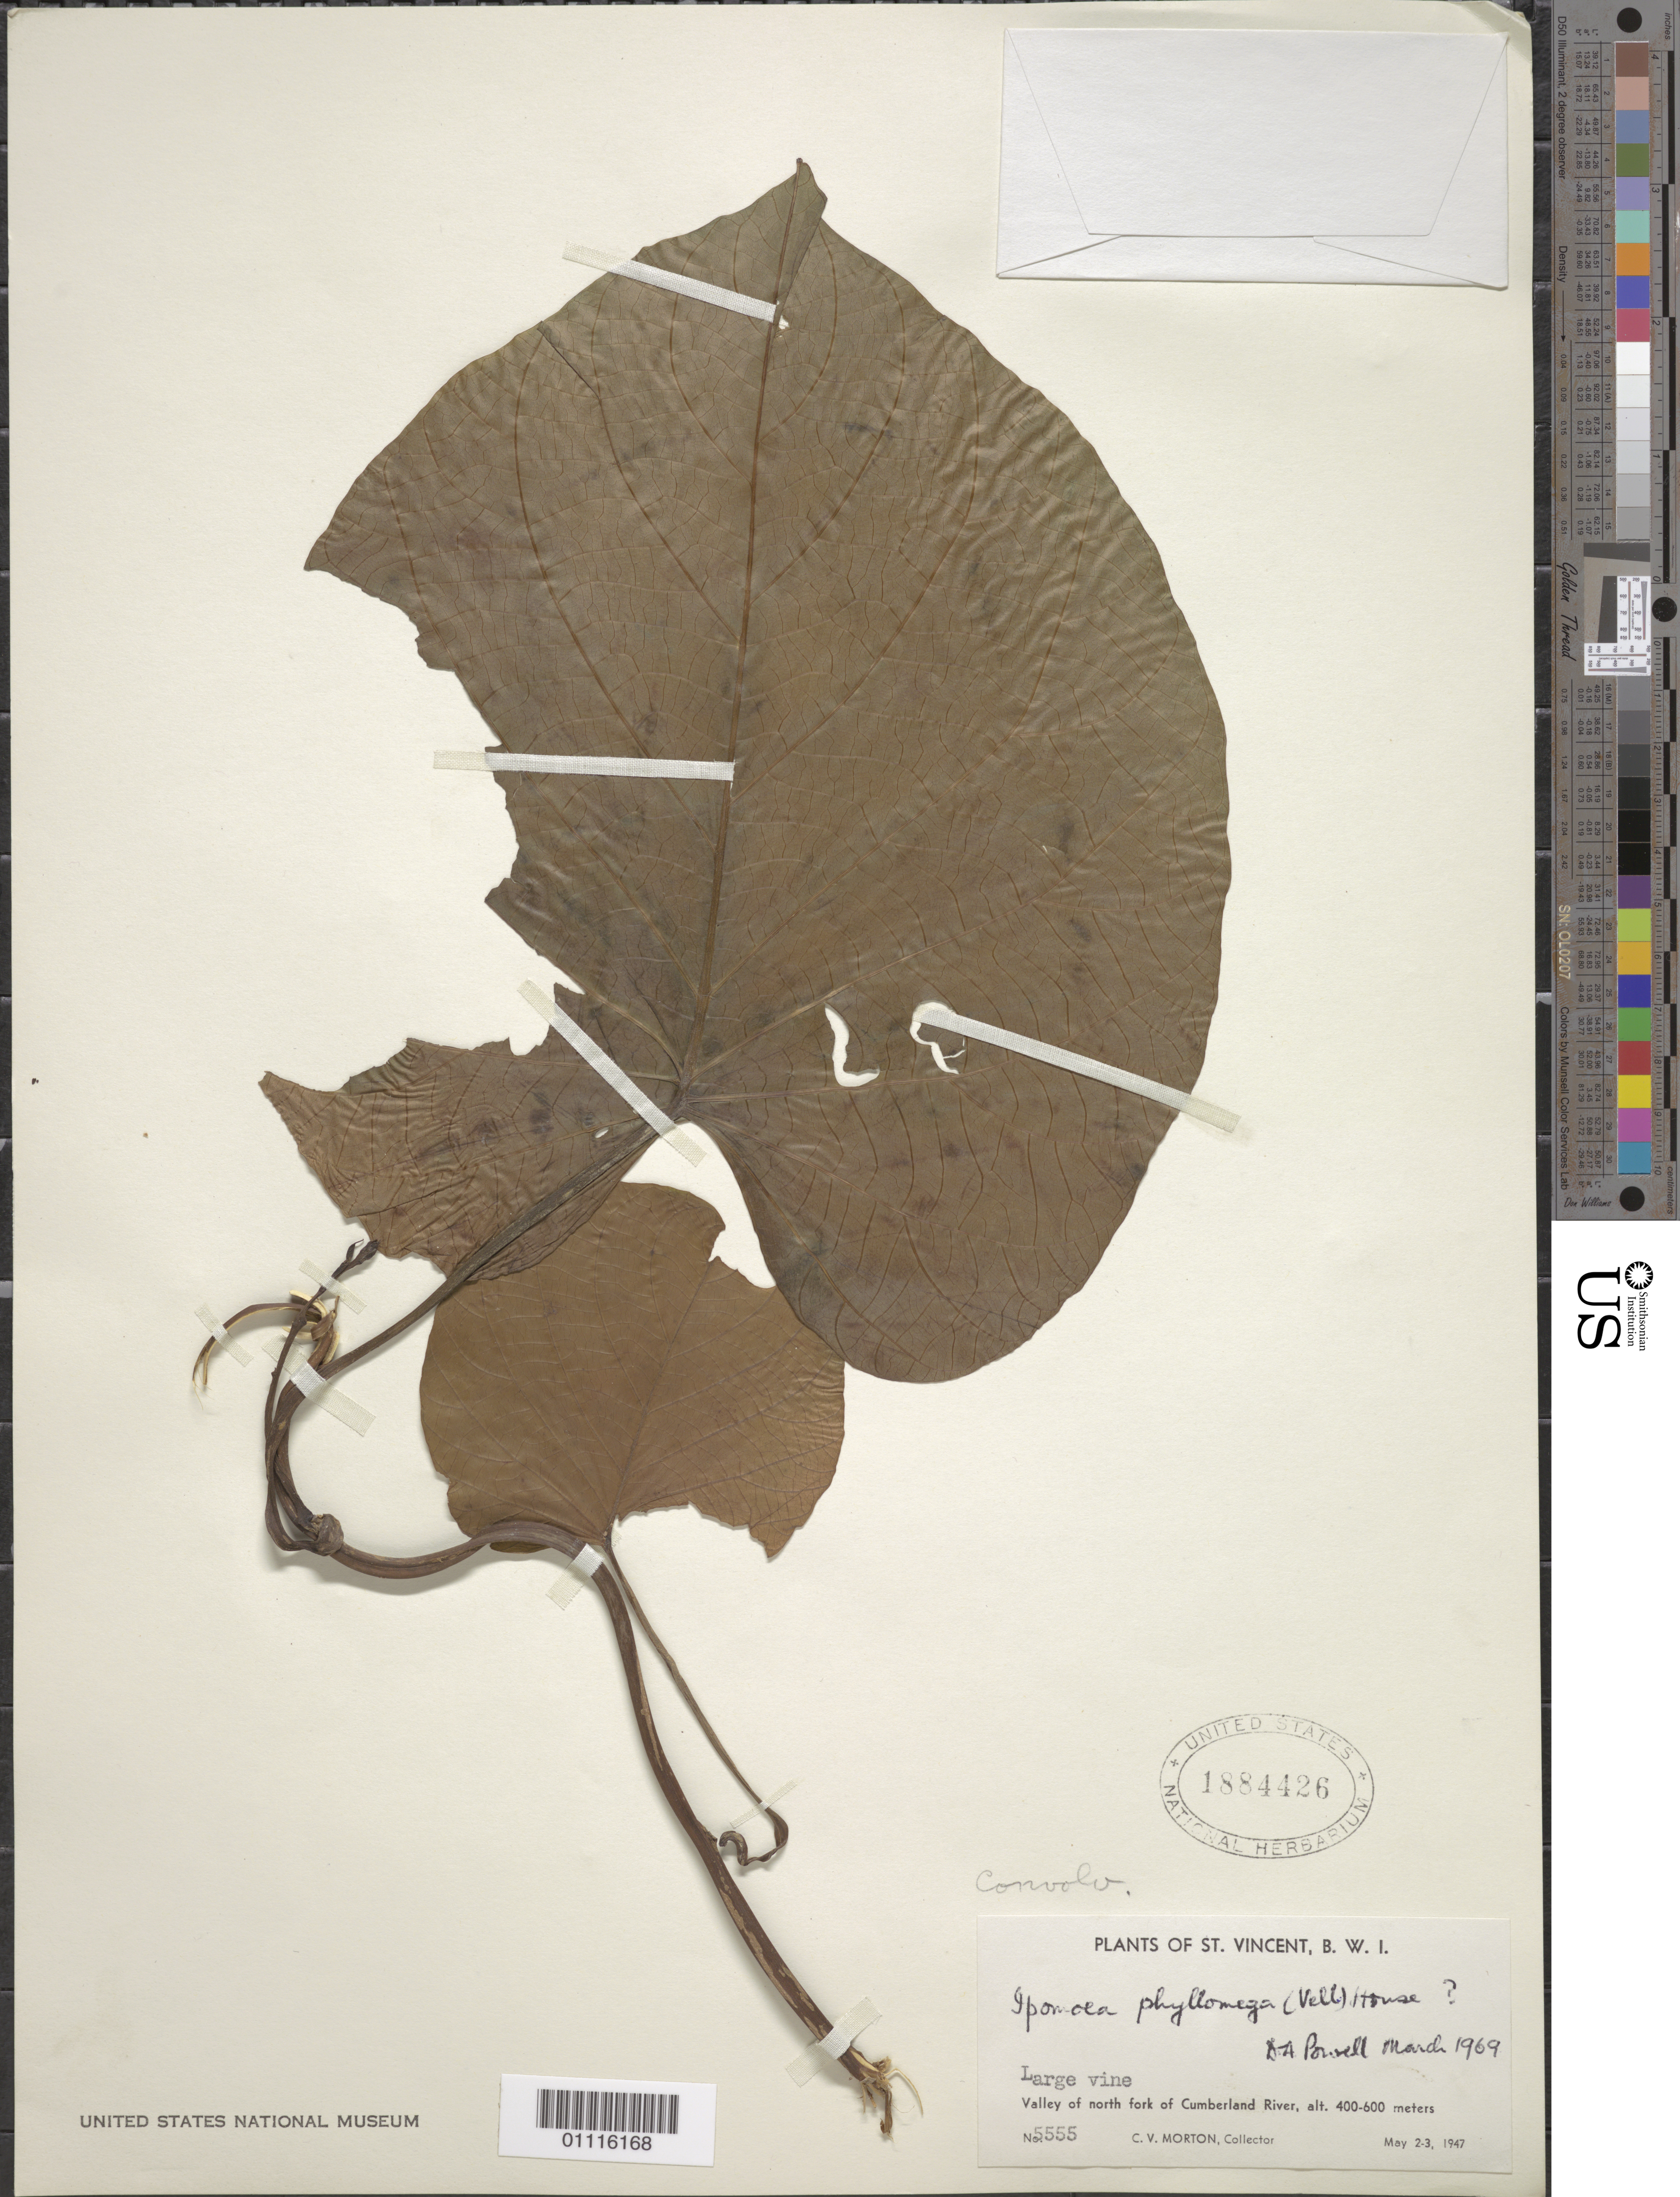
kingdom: Plantae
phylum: Tracheophyta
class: Magnoliopsida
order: Solanales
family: Convolvulaceae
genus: Ipomoea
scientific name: Ipomoea phyllomega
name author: (Vell.) House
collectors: C. V. Morton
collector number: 5555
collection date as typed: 02 May 1947 to 03 May 1947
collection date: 1947-05-02/1947-05-03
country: St. Vincent - Grenadines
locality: Valley of N fork of Cumberland River.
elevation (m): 400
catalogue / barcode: US 1884426